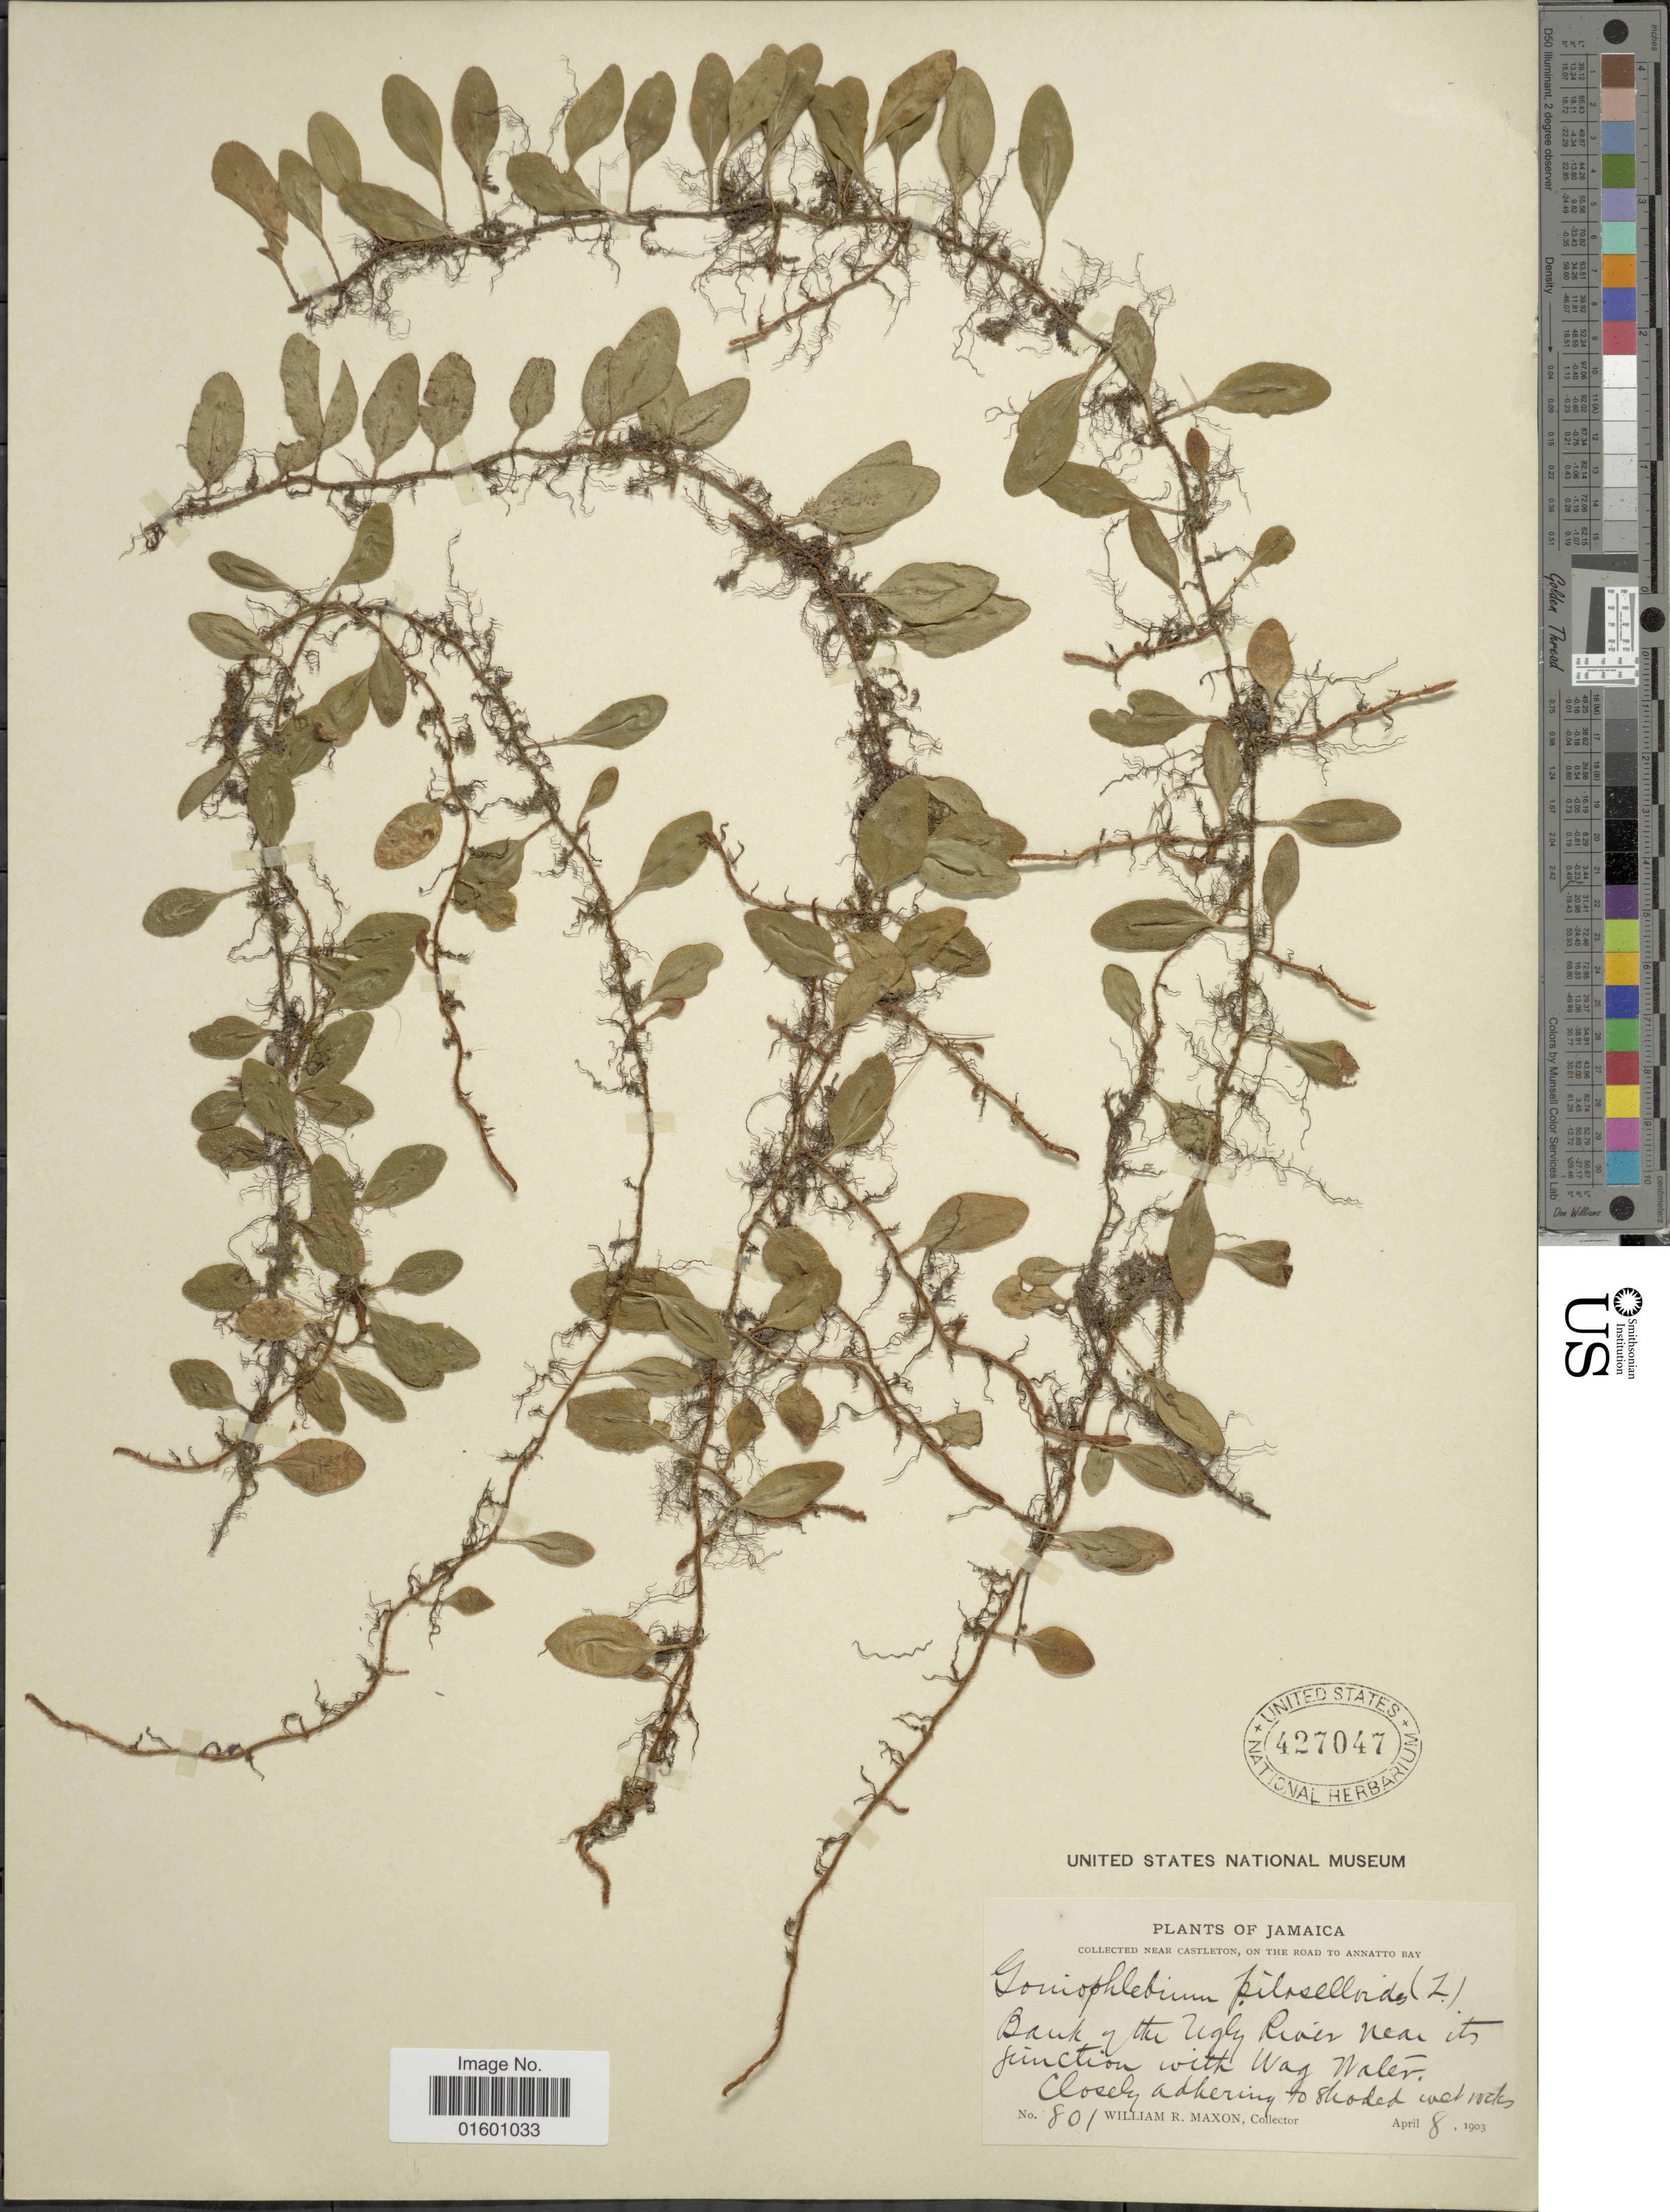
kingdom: Plantae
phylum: Tracheophyta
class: Polypodiopsida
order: Polypodiales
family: Polypodiaceae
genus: Microgramma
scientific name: Microgramma piloselloides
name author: (L.) Copel.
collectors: W. R. Maxon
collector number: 801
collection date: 1903-04-08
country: Jamaica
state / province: Saint Mary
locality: Near Castleton, on the road to Annatto Bay. Bank of the Ugly River near its junction with Wag Water. Closely adhering to shaded wet rocks.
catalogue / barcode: US 427047